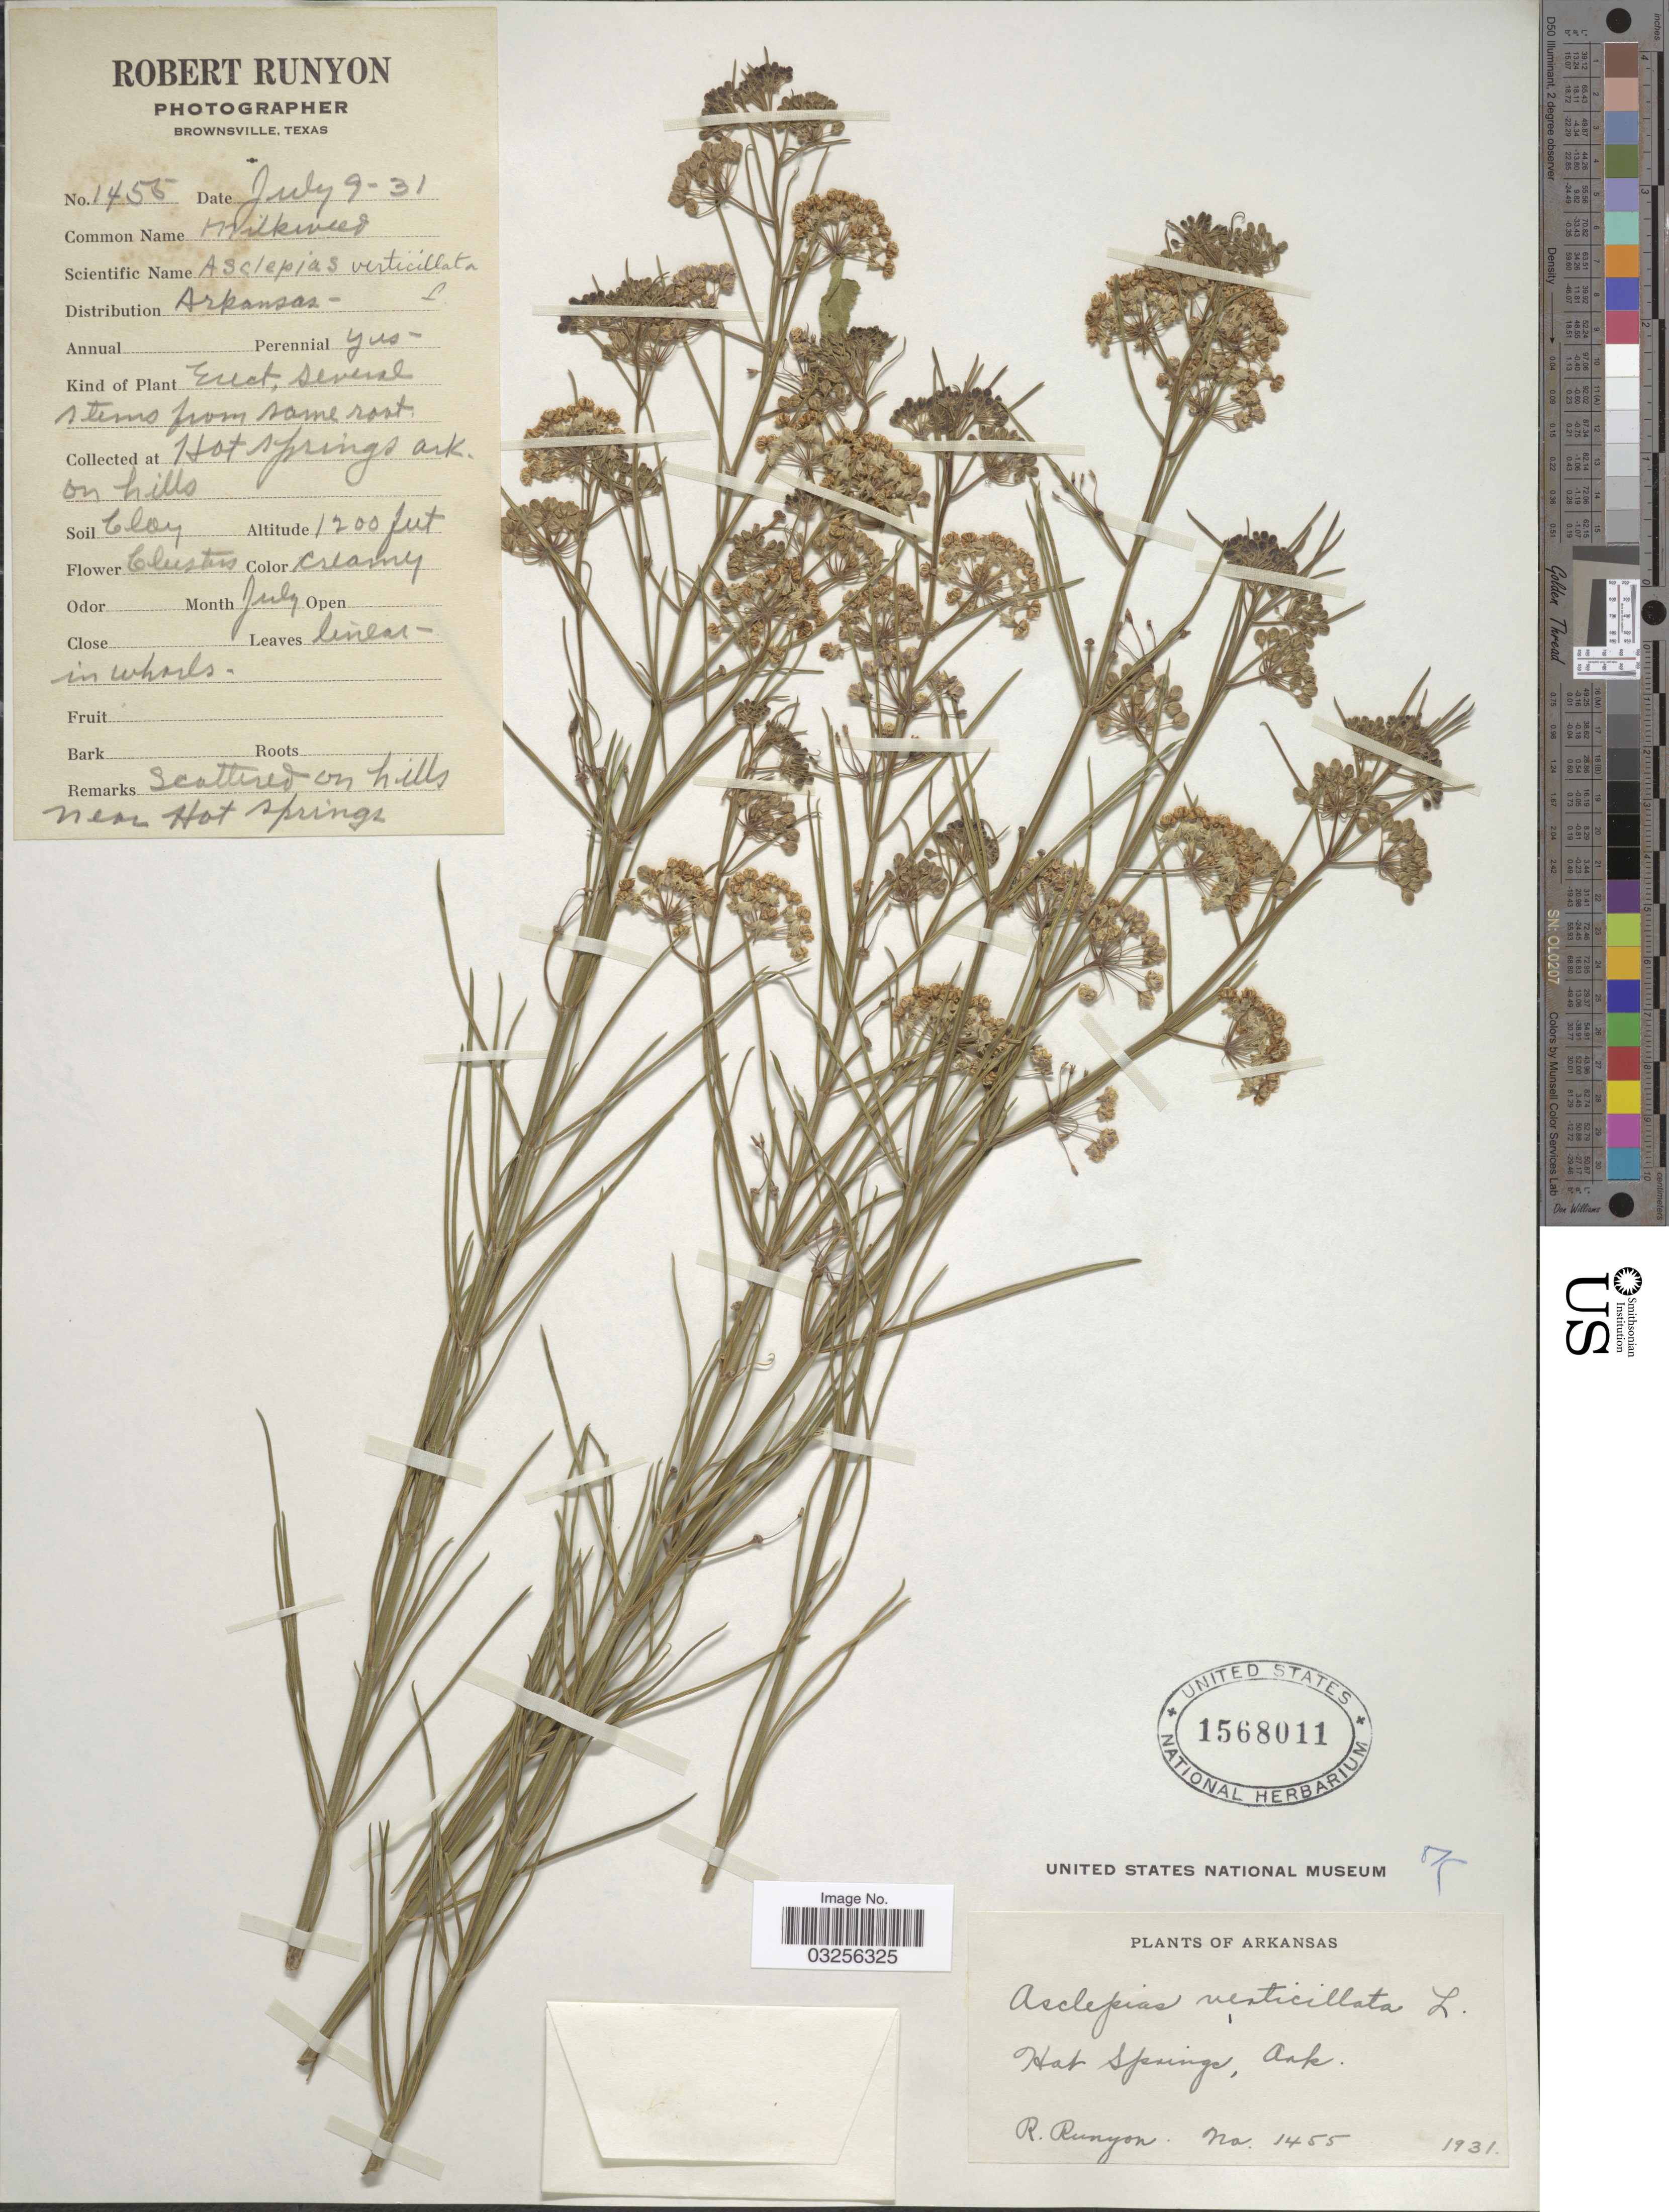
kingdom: Plantae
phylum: Tracheophyta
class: Magnoliopsida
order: Gentianales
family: Apocynaceae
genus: Asclepias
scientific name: Asclepias verticillata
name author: L.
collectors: R. Runyon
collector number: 1455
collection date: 1931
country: United States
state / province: Arkansas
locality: Hot Springs.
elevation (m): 366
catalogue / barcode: US 1568011